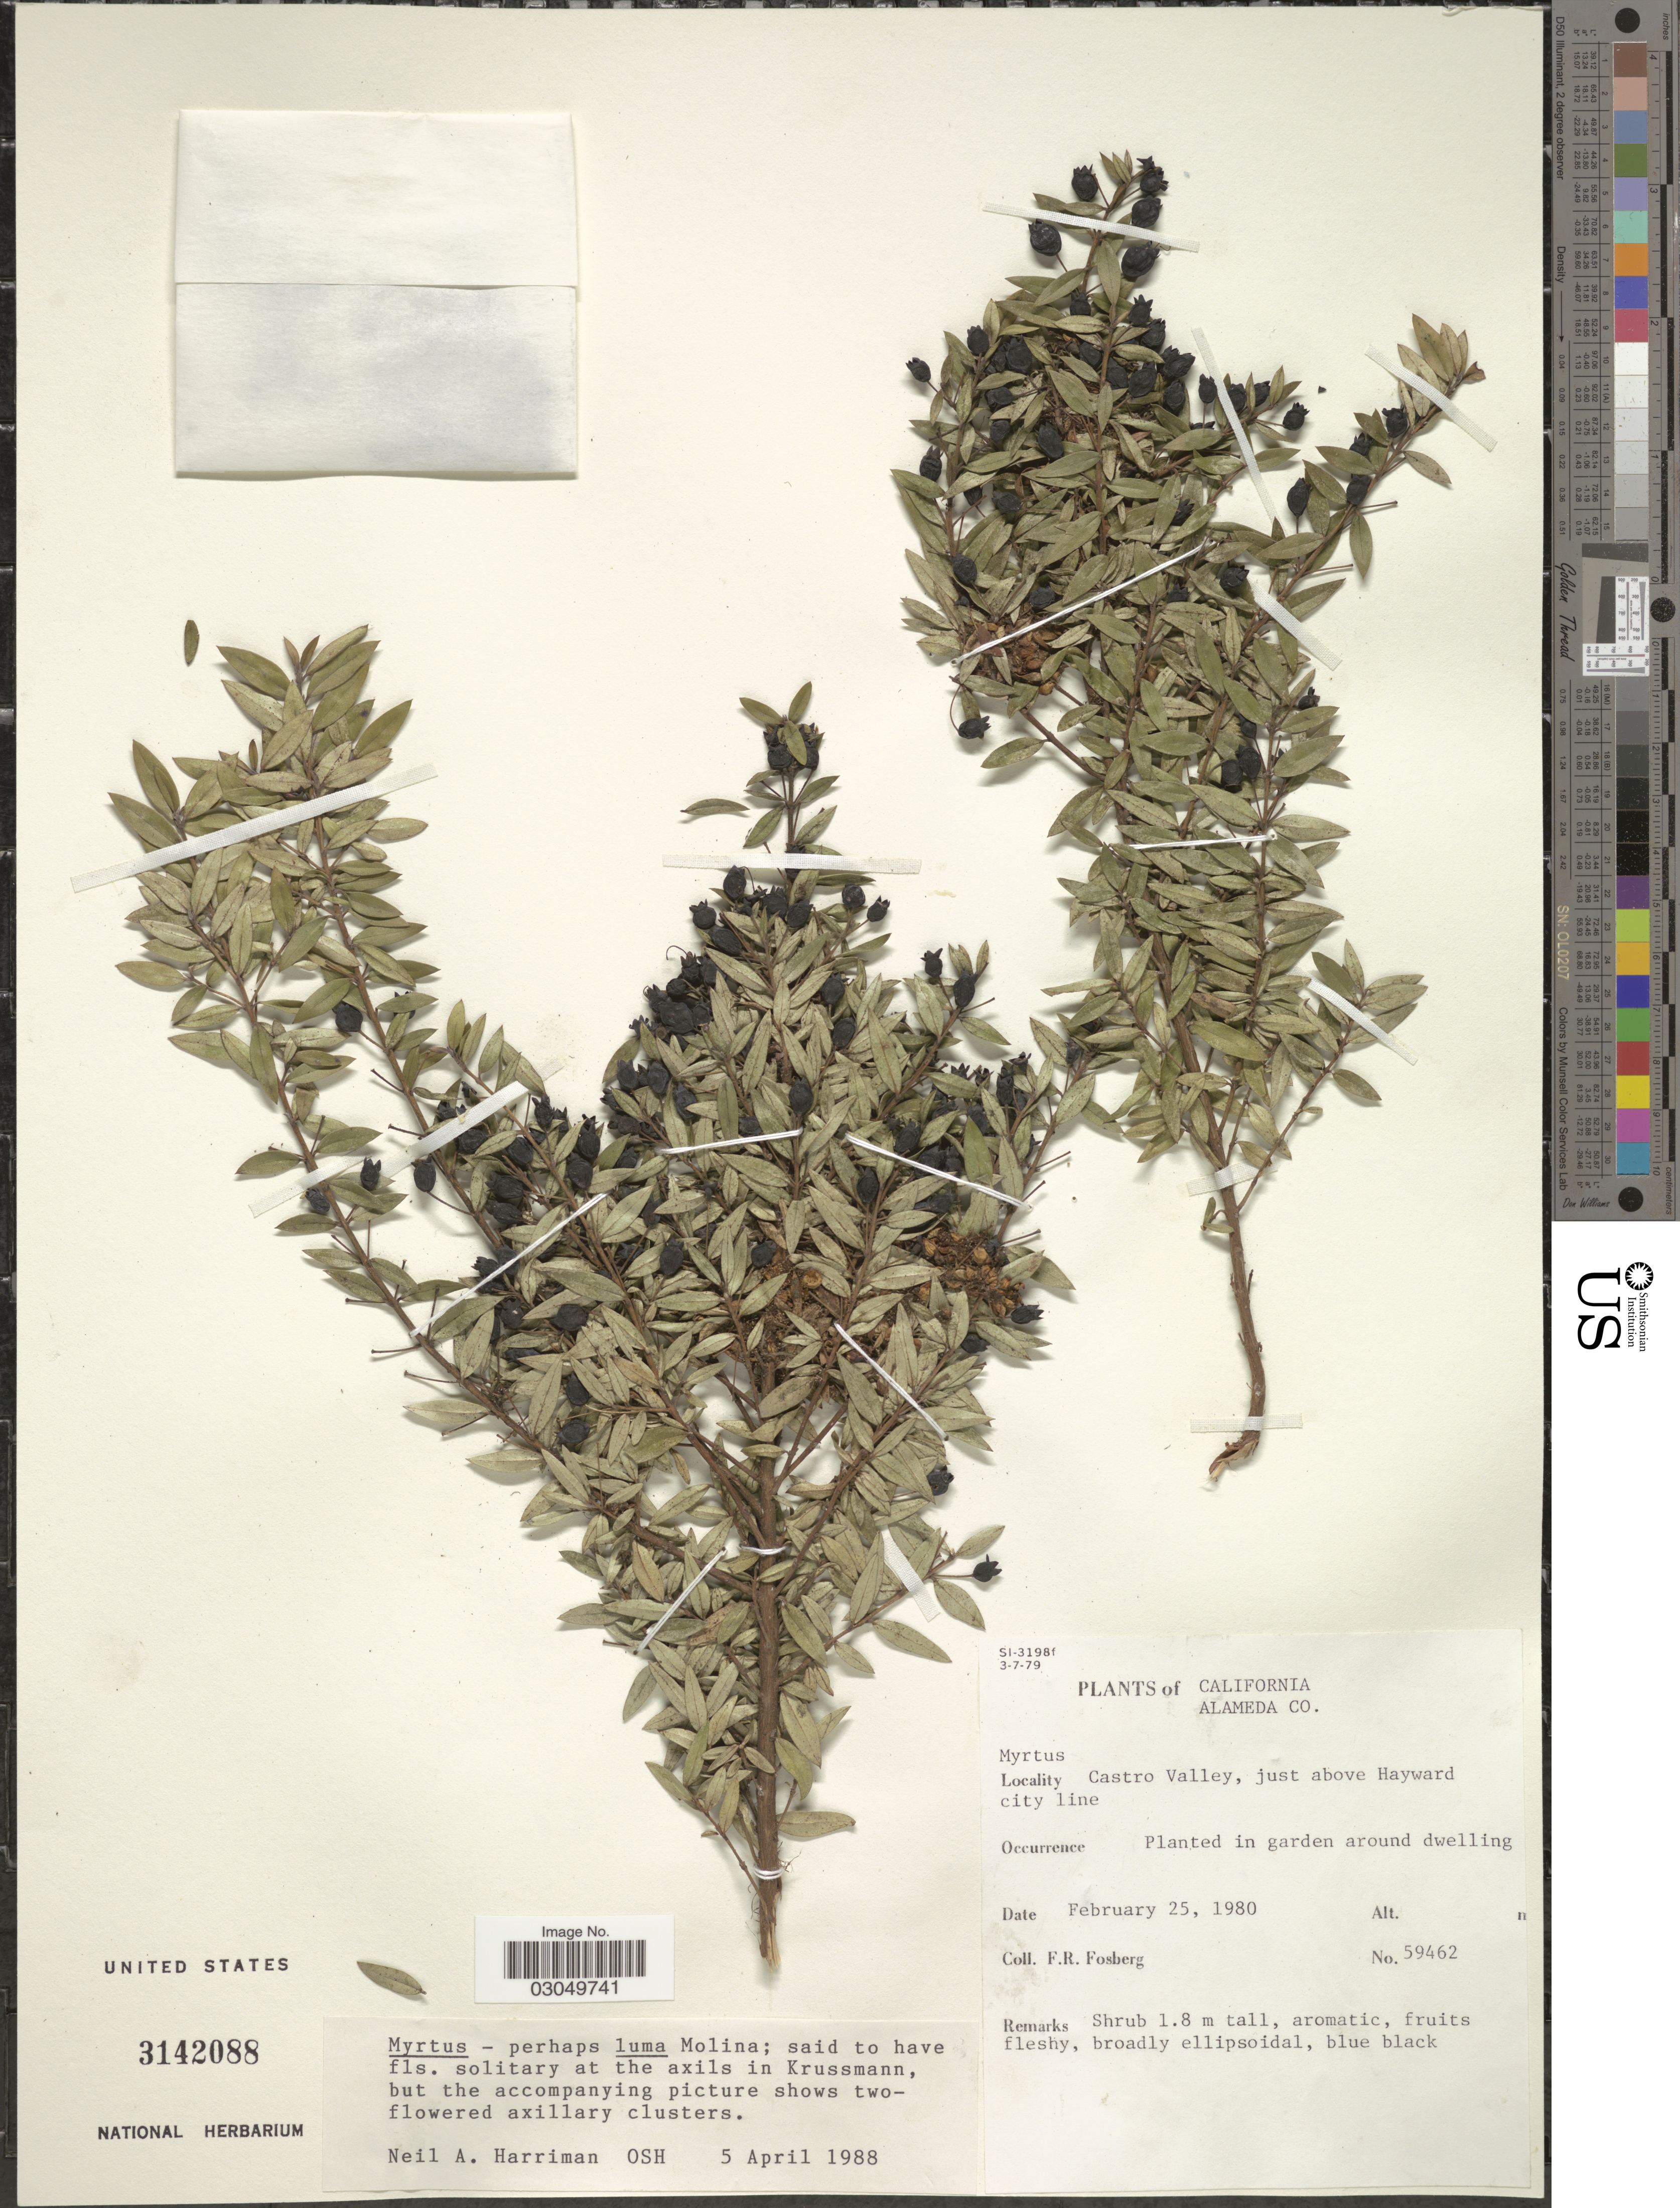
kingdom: Plantae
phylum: Tracheophyta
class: Magnoliopsida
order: Myrtales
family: Myrtaceae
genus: Myrtus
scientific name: Myrtus sp.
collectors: F. R. Fosberg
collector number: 59462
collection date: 1980-02-25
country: United States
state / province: California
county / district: Alameda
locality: Alameda Co. Castro Valley, just above Hayward city line.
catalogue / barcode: US 3142088